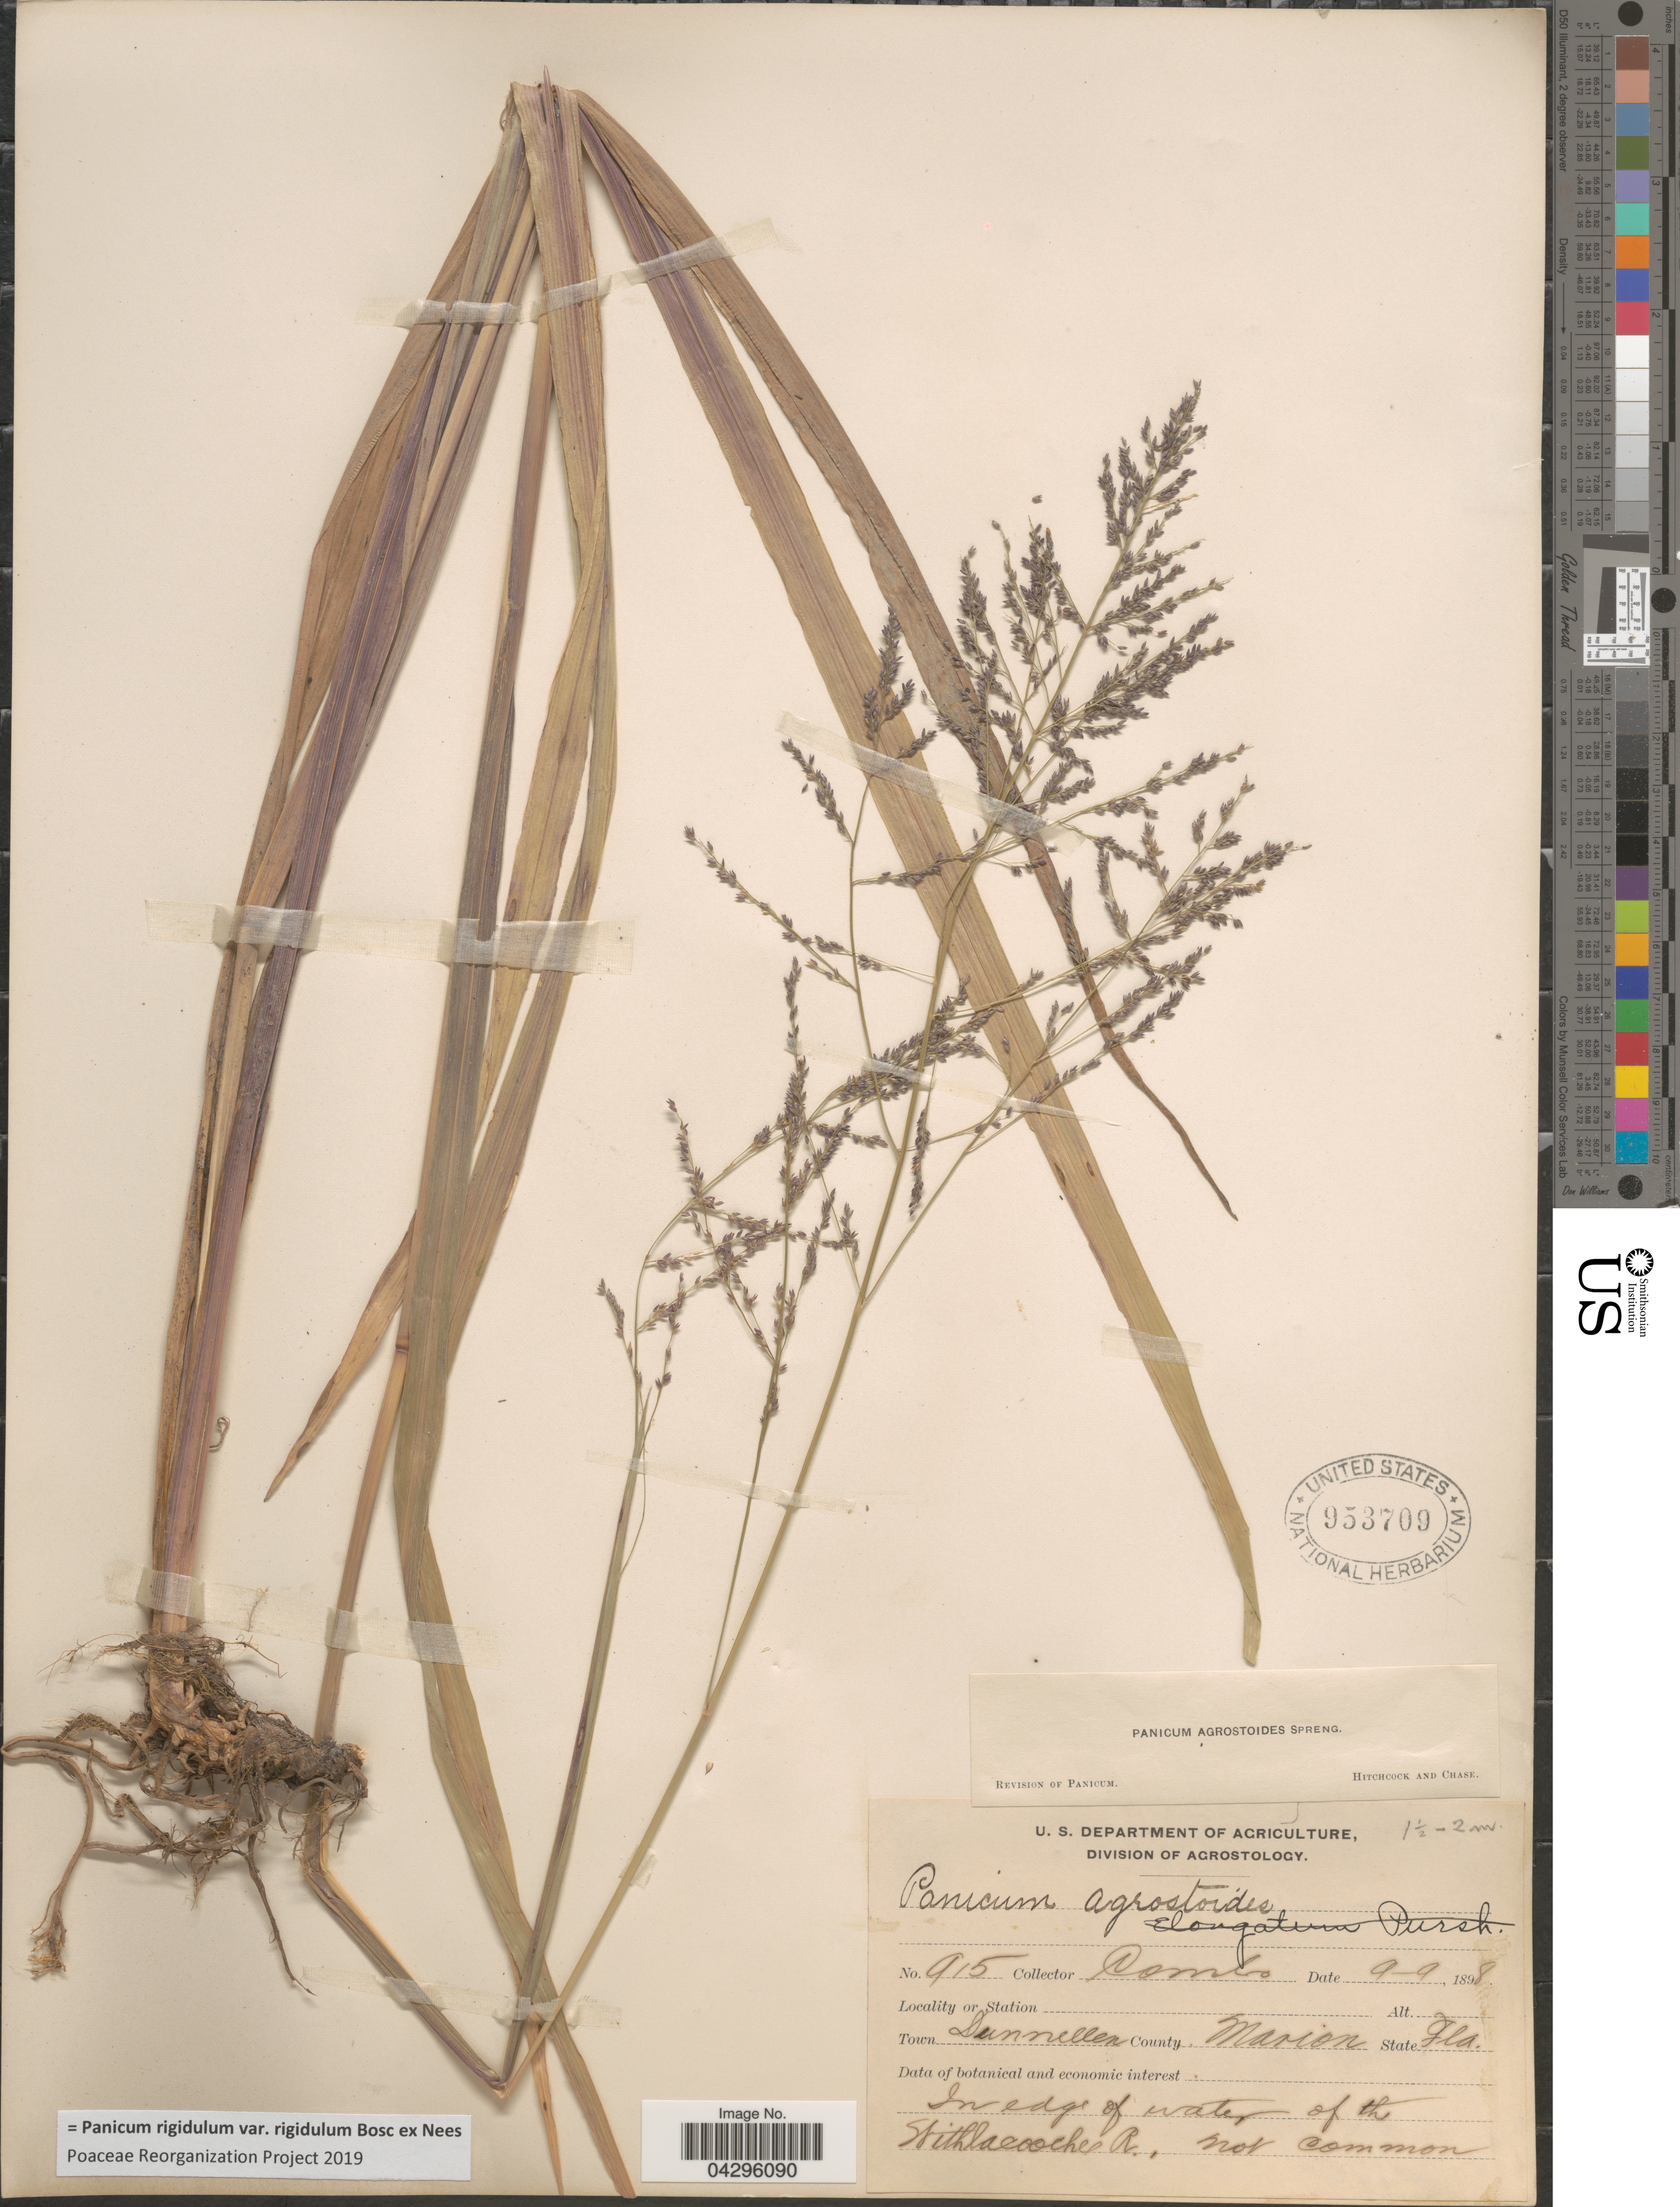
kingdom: Plantae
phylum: Tracheophyta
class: Liliopsida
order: Poales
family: Poaceae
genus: Panicum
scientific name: Panicum rigidulum var. rigidulum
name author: Bosc ex Nees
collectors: -. Combs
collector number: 915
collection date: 1898-09-09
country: United States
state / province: Florida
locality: Town Dunnellen County Marion. In edge of water of the Withlacoochee R.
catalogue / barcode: US 953709